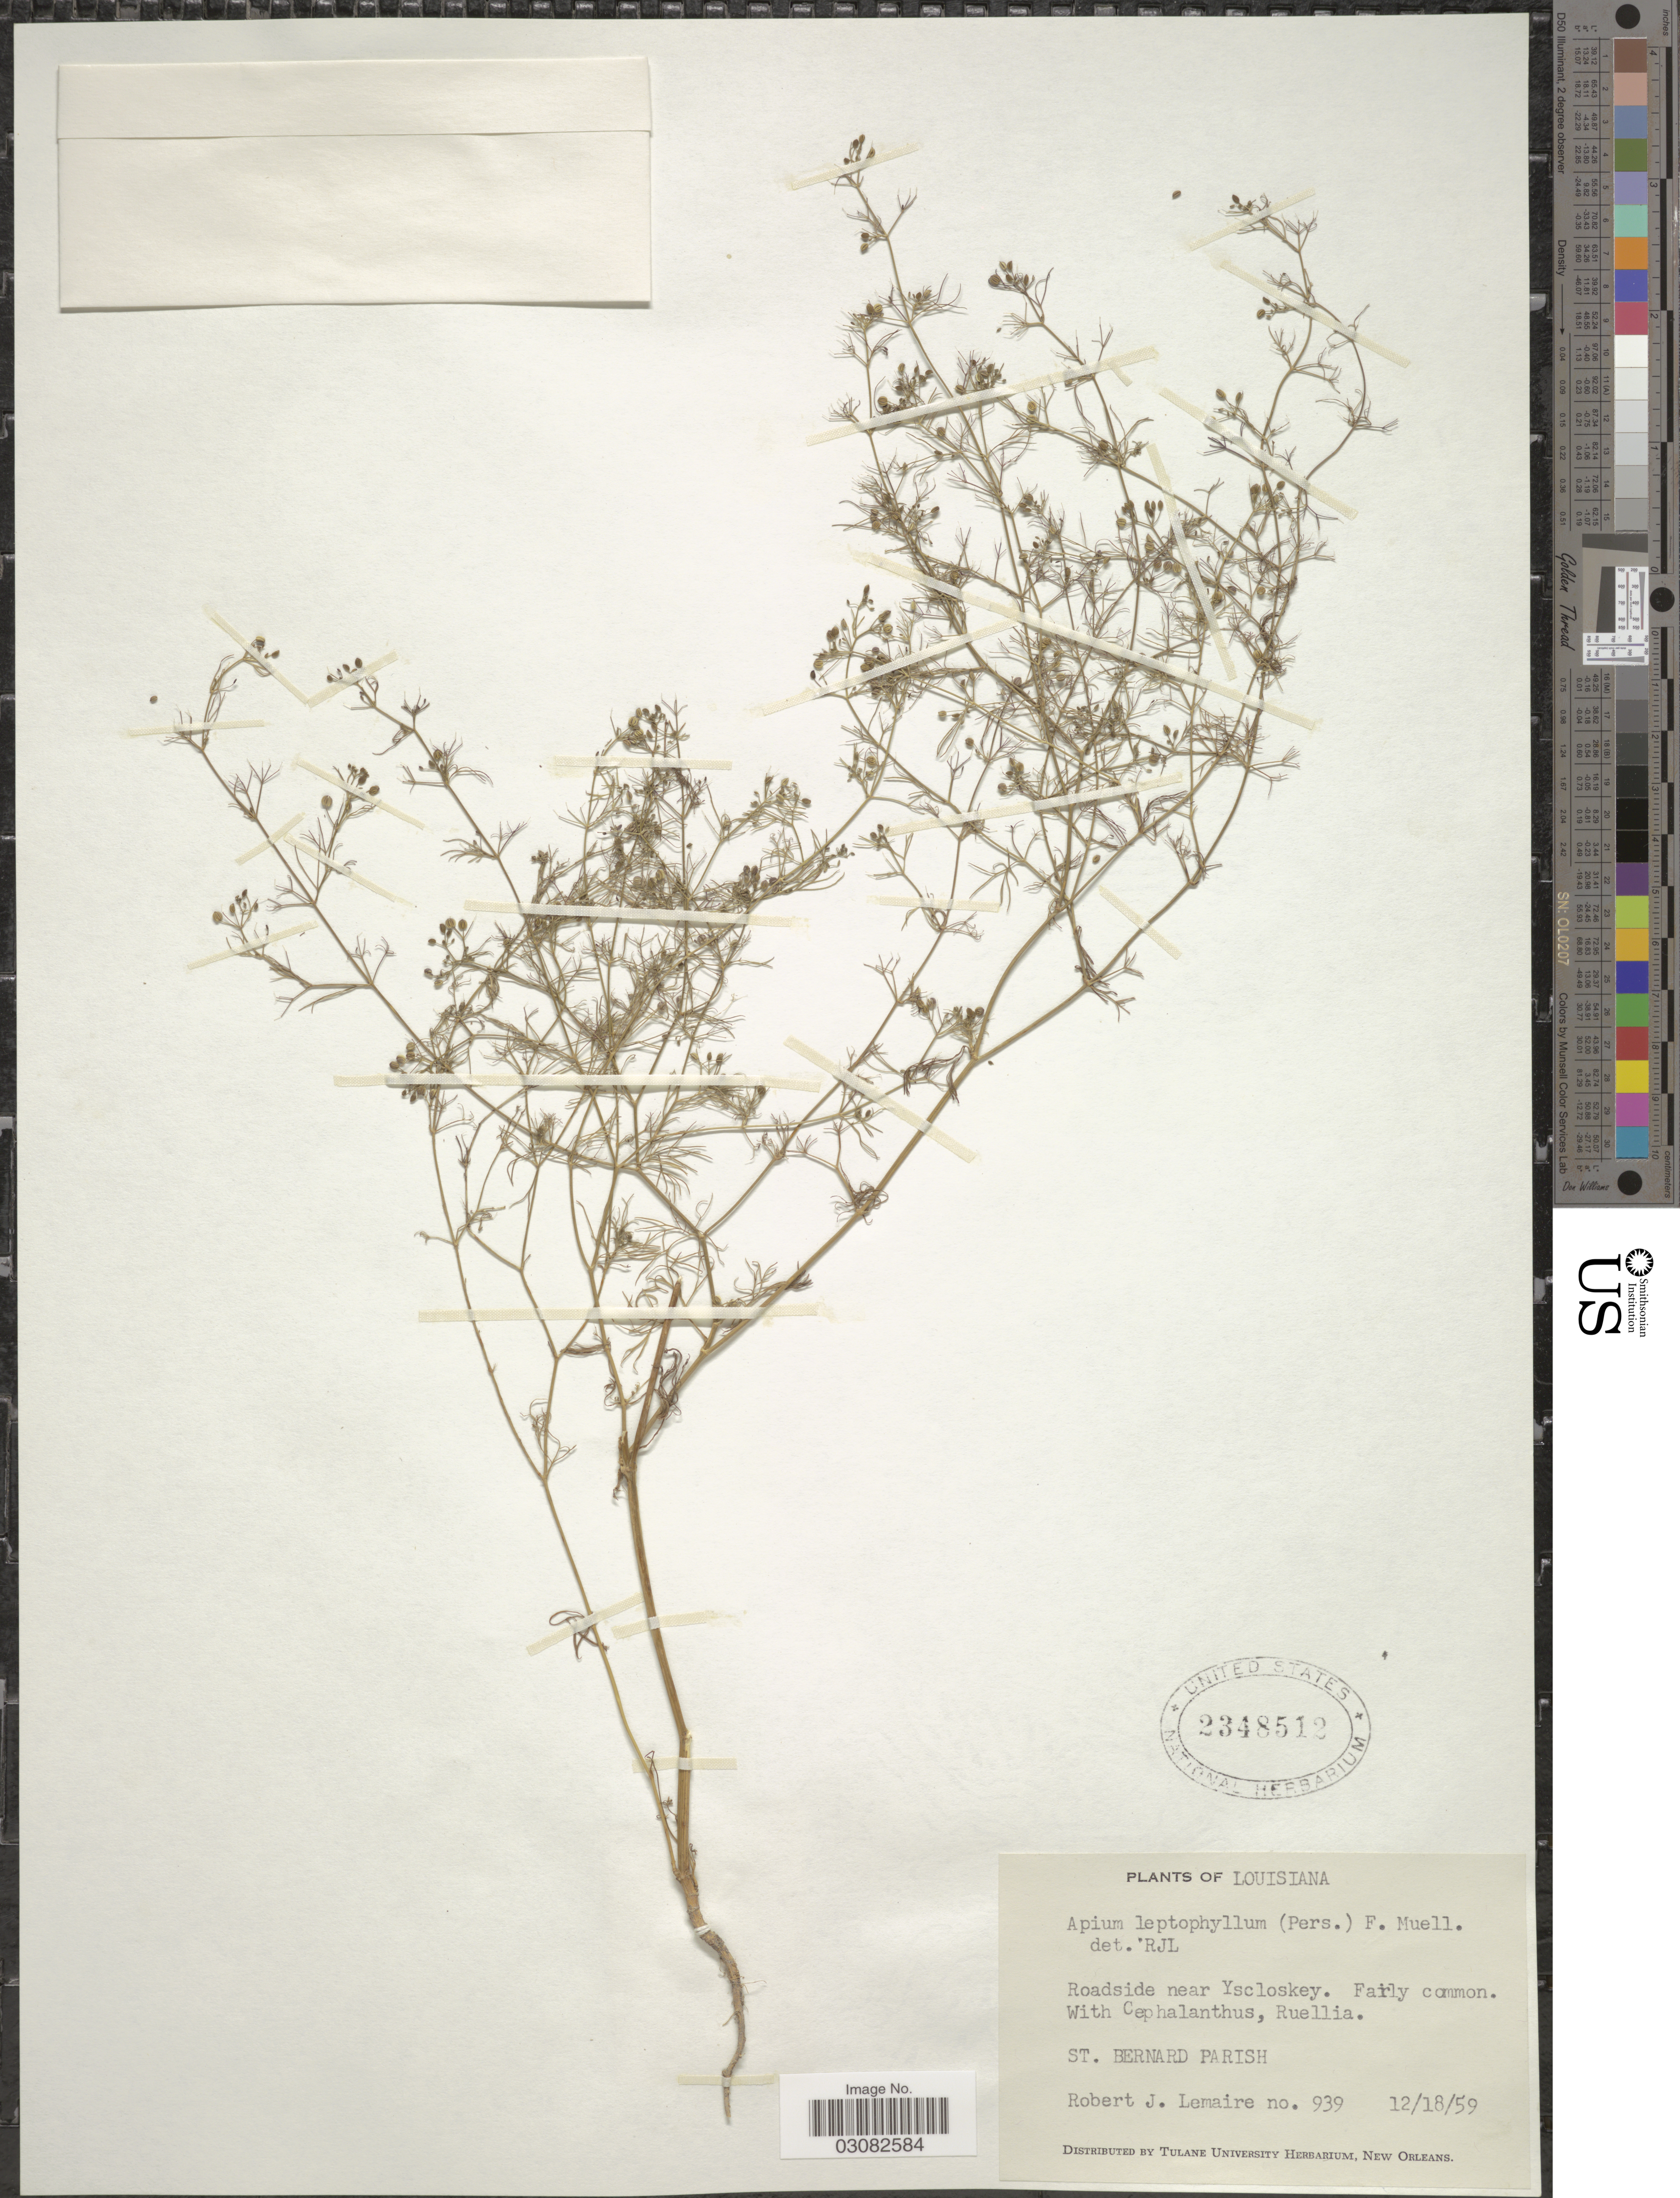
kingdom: Plantae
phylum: Tracheophyta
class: Magnoliopsida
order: Apiales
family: Apiaceae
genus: Apium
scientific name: Apium ammi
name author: (Jacq.) Urb.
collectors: R. J. Lemaire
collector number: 939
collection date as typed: Transcribed d/m/y: 18/12/59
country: United States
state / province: Louisiana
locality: Roadside near Yscloskey. St. Bernard Parish.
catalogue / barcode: US 2348512